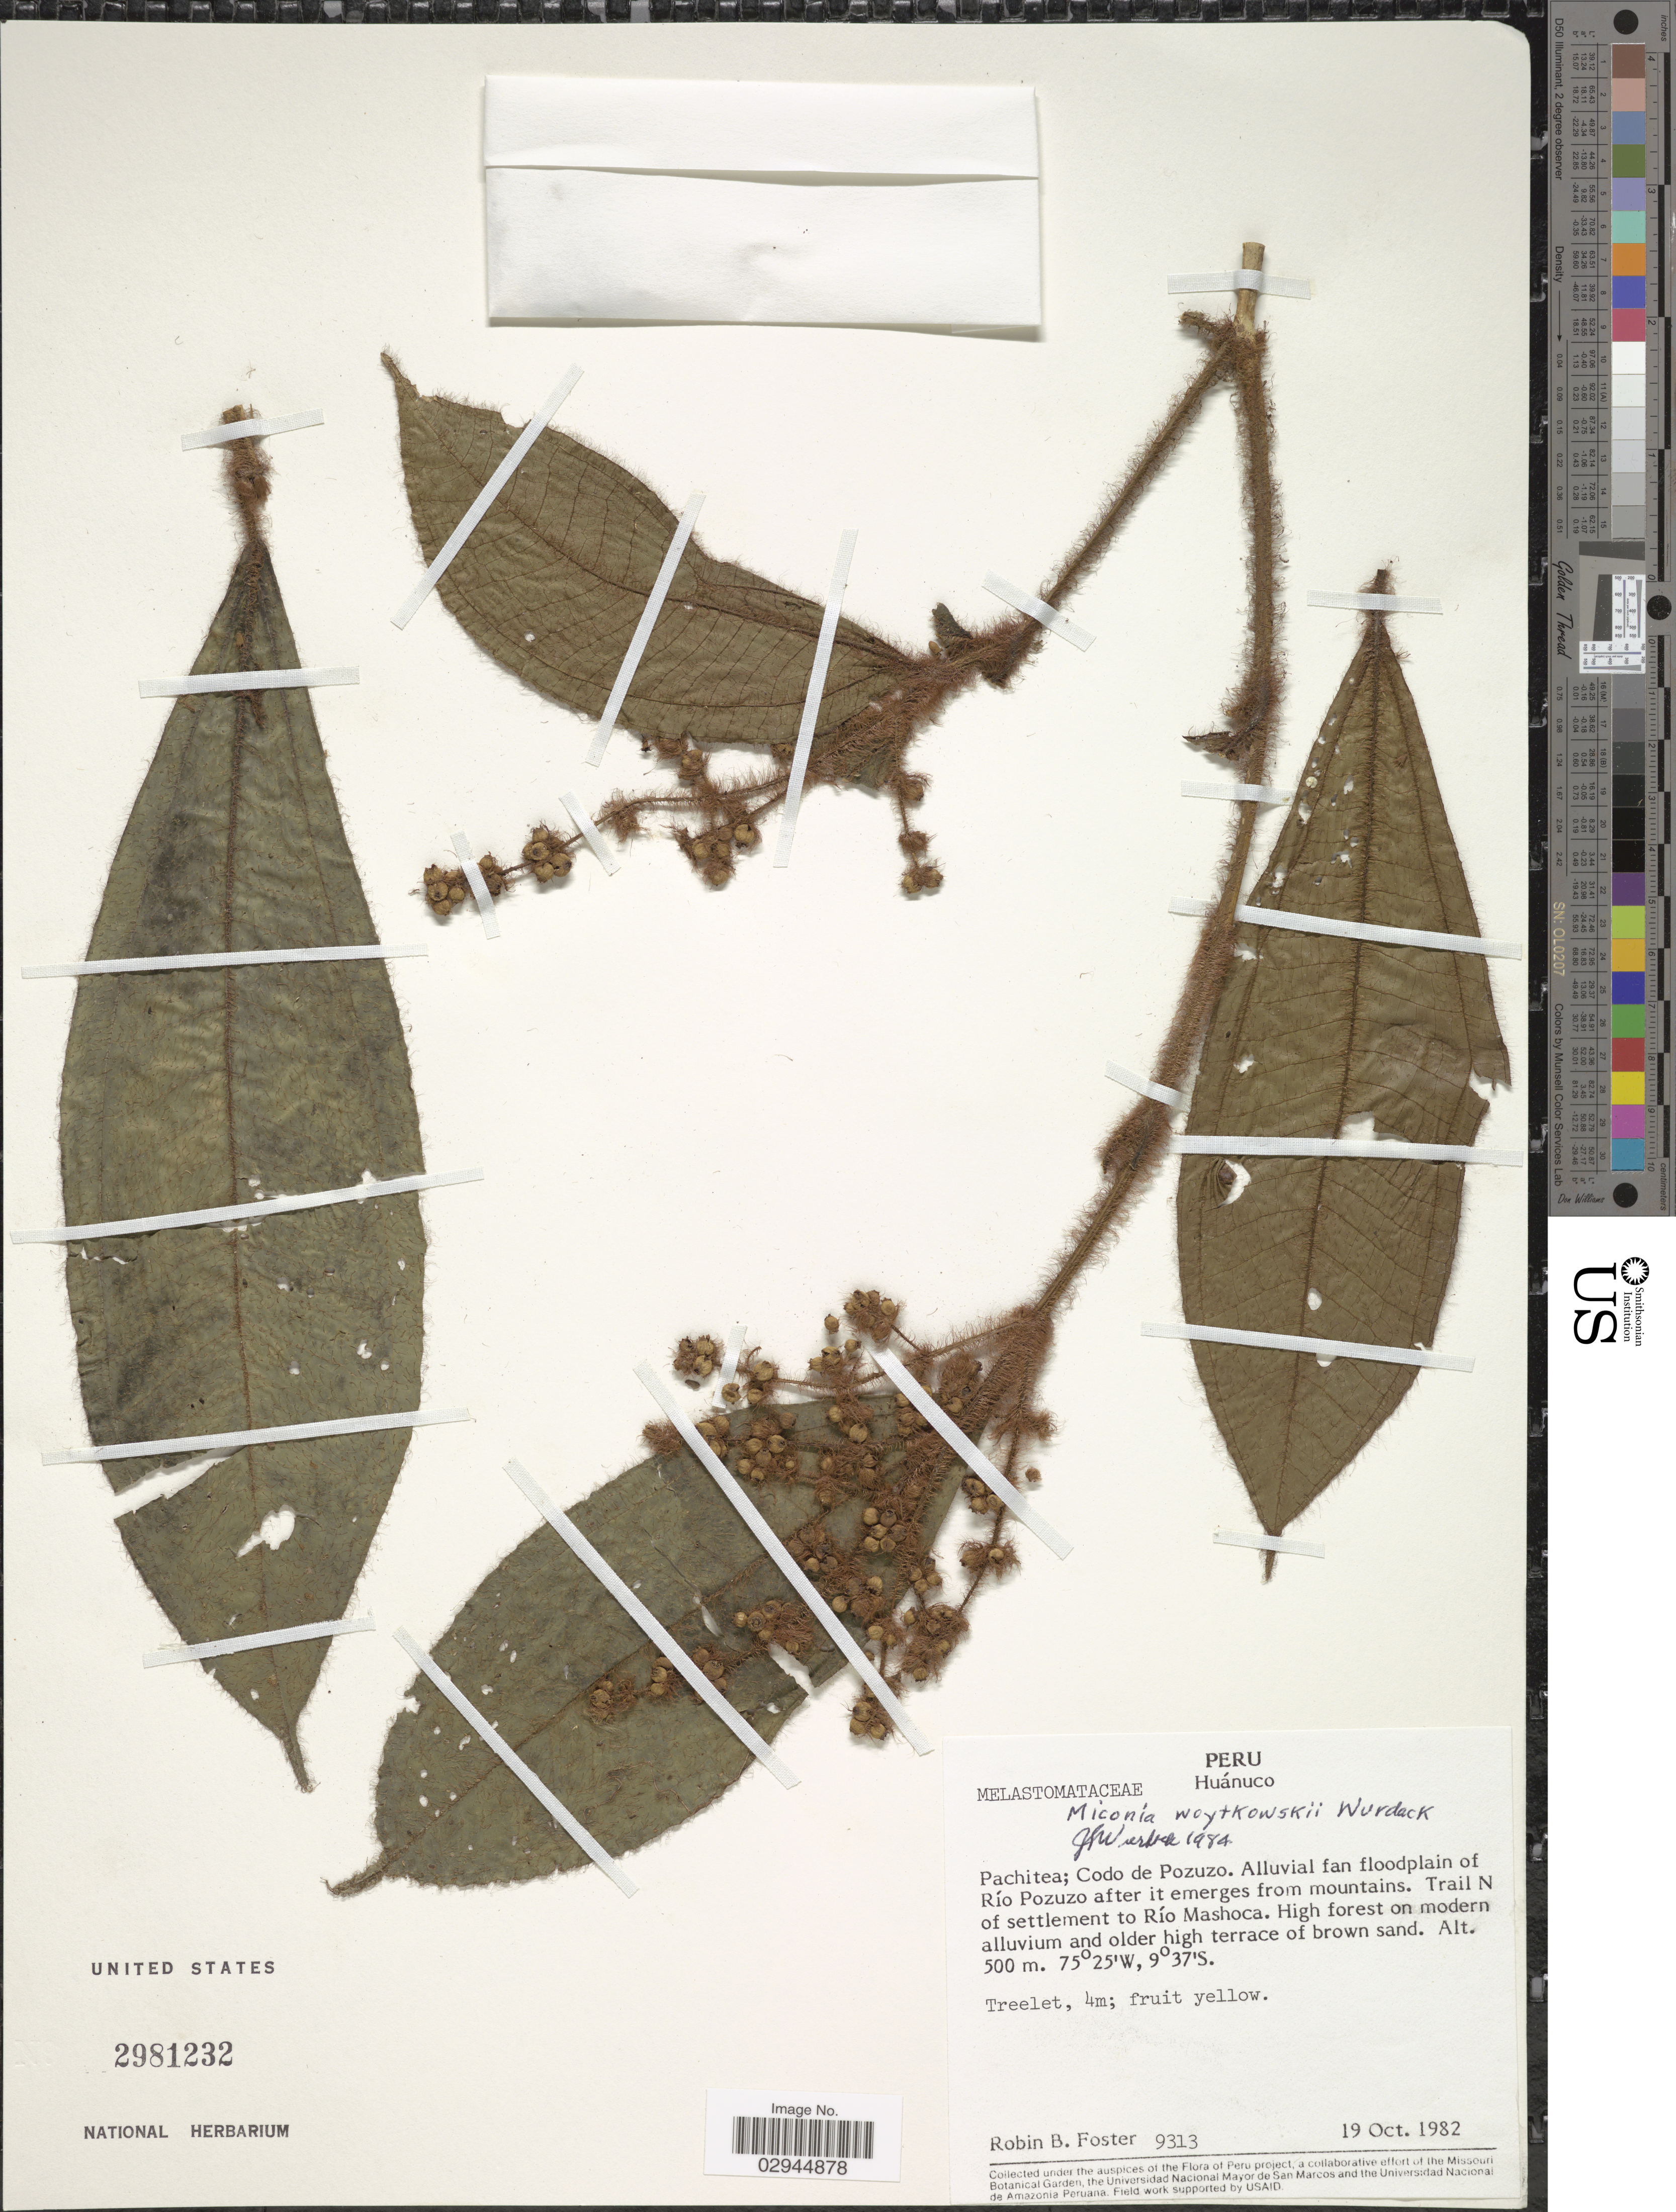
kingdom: Plantae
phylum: Tracheophyta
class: Magnoliopsida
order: Myrtales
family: Melastomataceae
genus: Miconia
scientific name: Miconia woytkowskii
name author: Wurdack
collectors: R. B. Foster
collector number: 9313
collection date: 1982-10-19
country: Peru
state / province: Huánuco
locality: Pachitea; Codo de Pozuzo. Alluvial fan floodplain of Río Pozuzo after it emerges from mountains. Trail N of settlement of Río Mashoca.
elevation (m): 500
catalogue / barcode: US 2981232